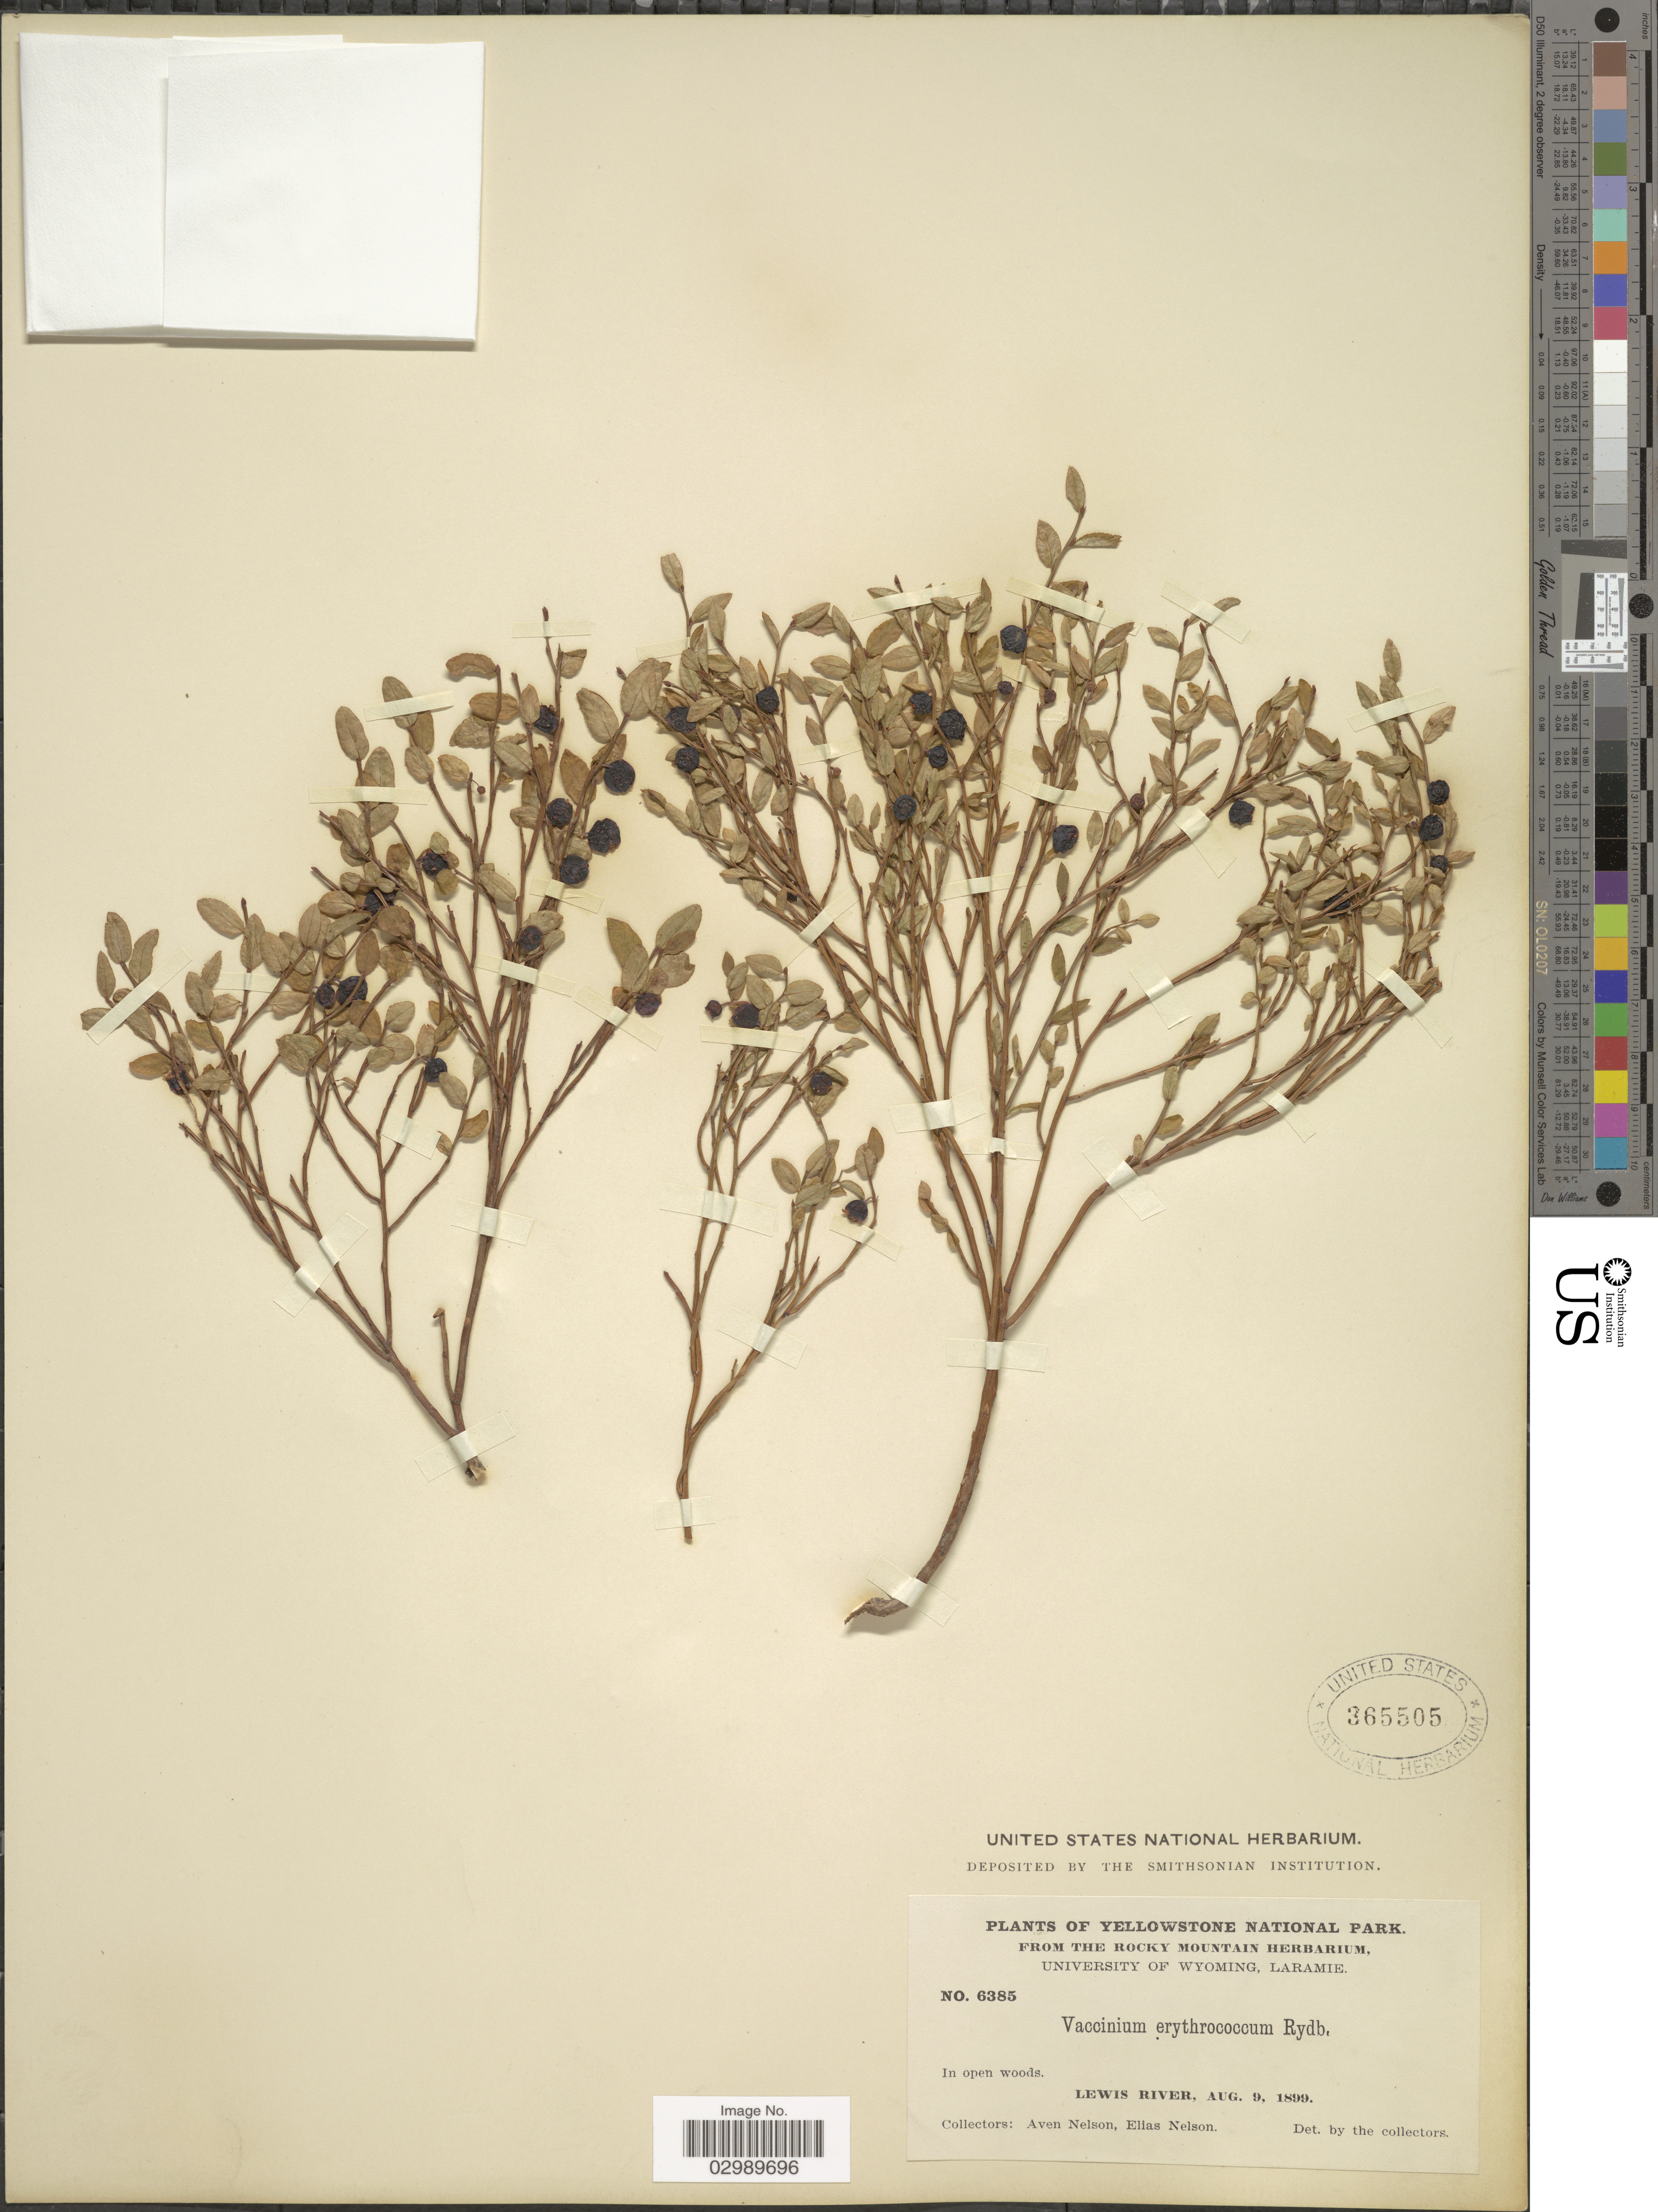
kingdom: Plantae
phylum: Tracheophyta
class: Magnoliopsida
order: Ericales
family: Ericaceae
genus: Vaccinium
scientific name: Vaccinium scoparium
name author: Leiberg ex Coville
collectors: A. Nelson & E. Nelson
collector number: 6385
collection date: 1899-08-09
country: United States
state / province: Wyoming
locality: Yellowstone National Park. Lewis River.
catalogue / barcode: US 365505